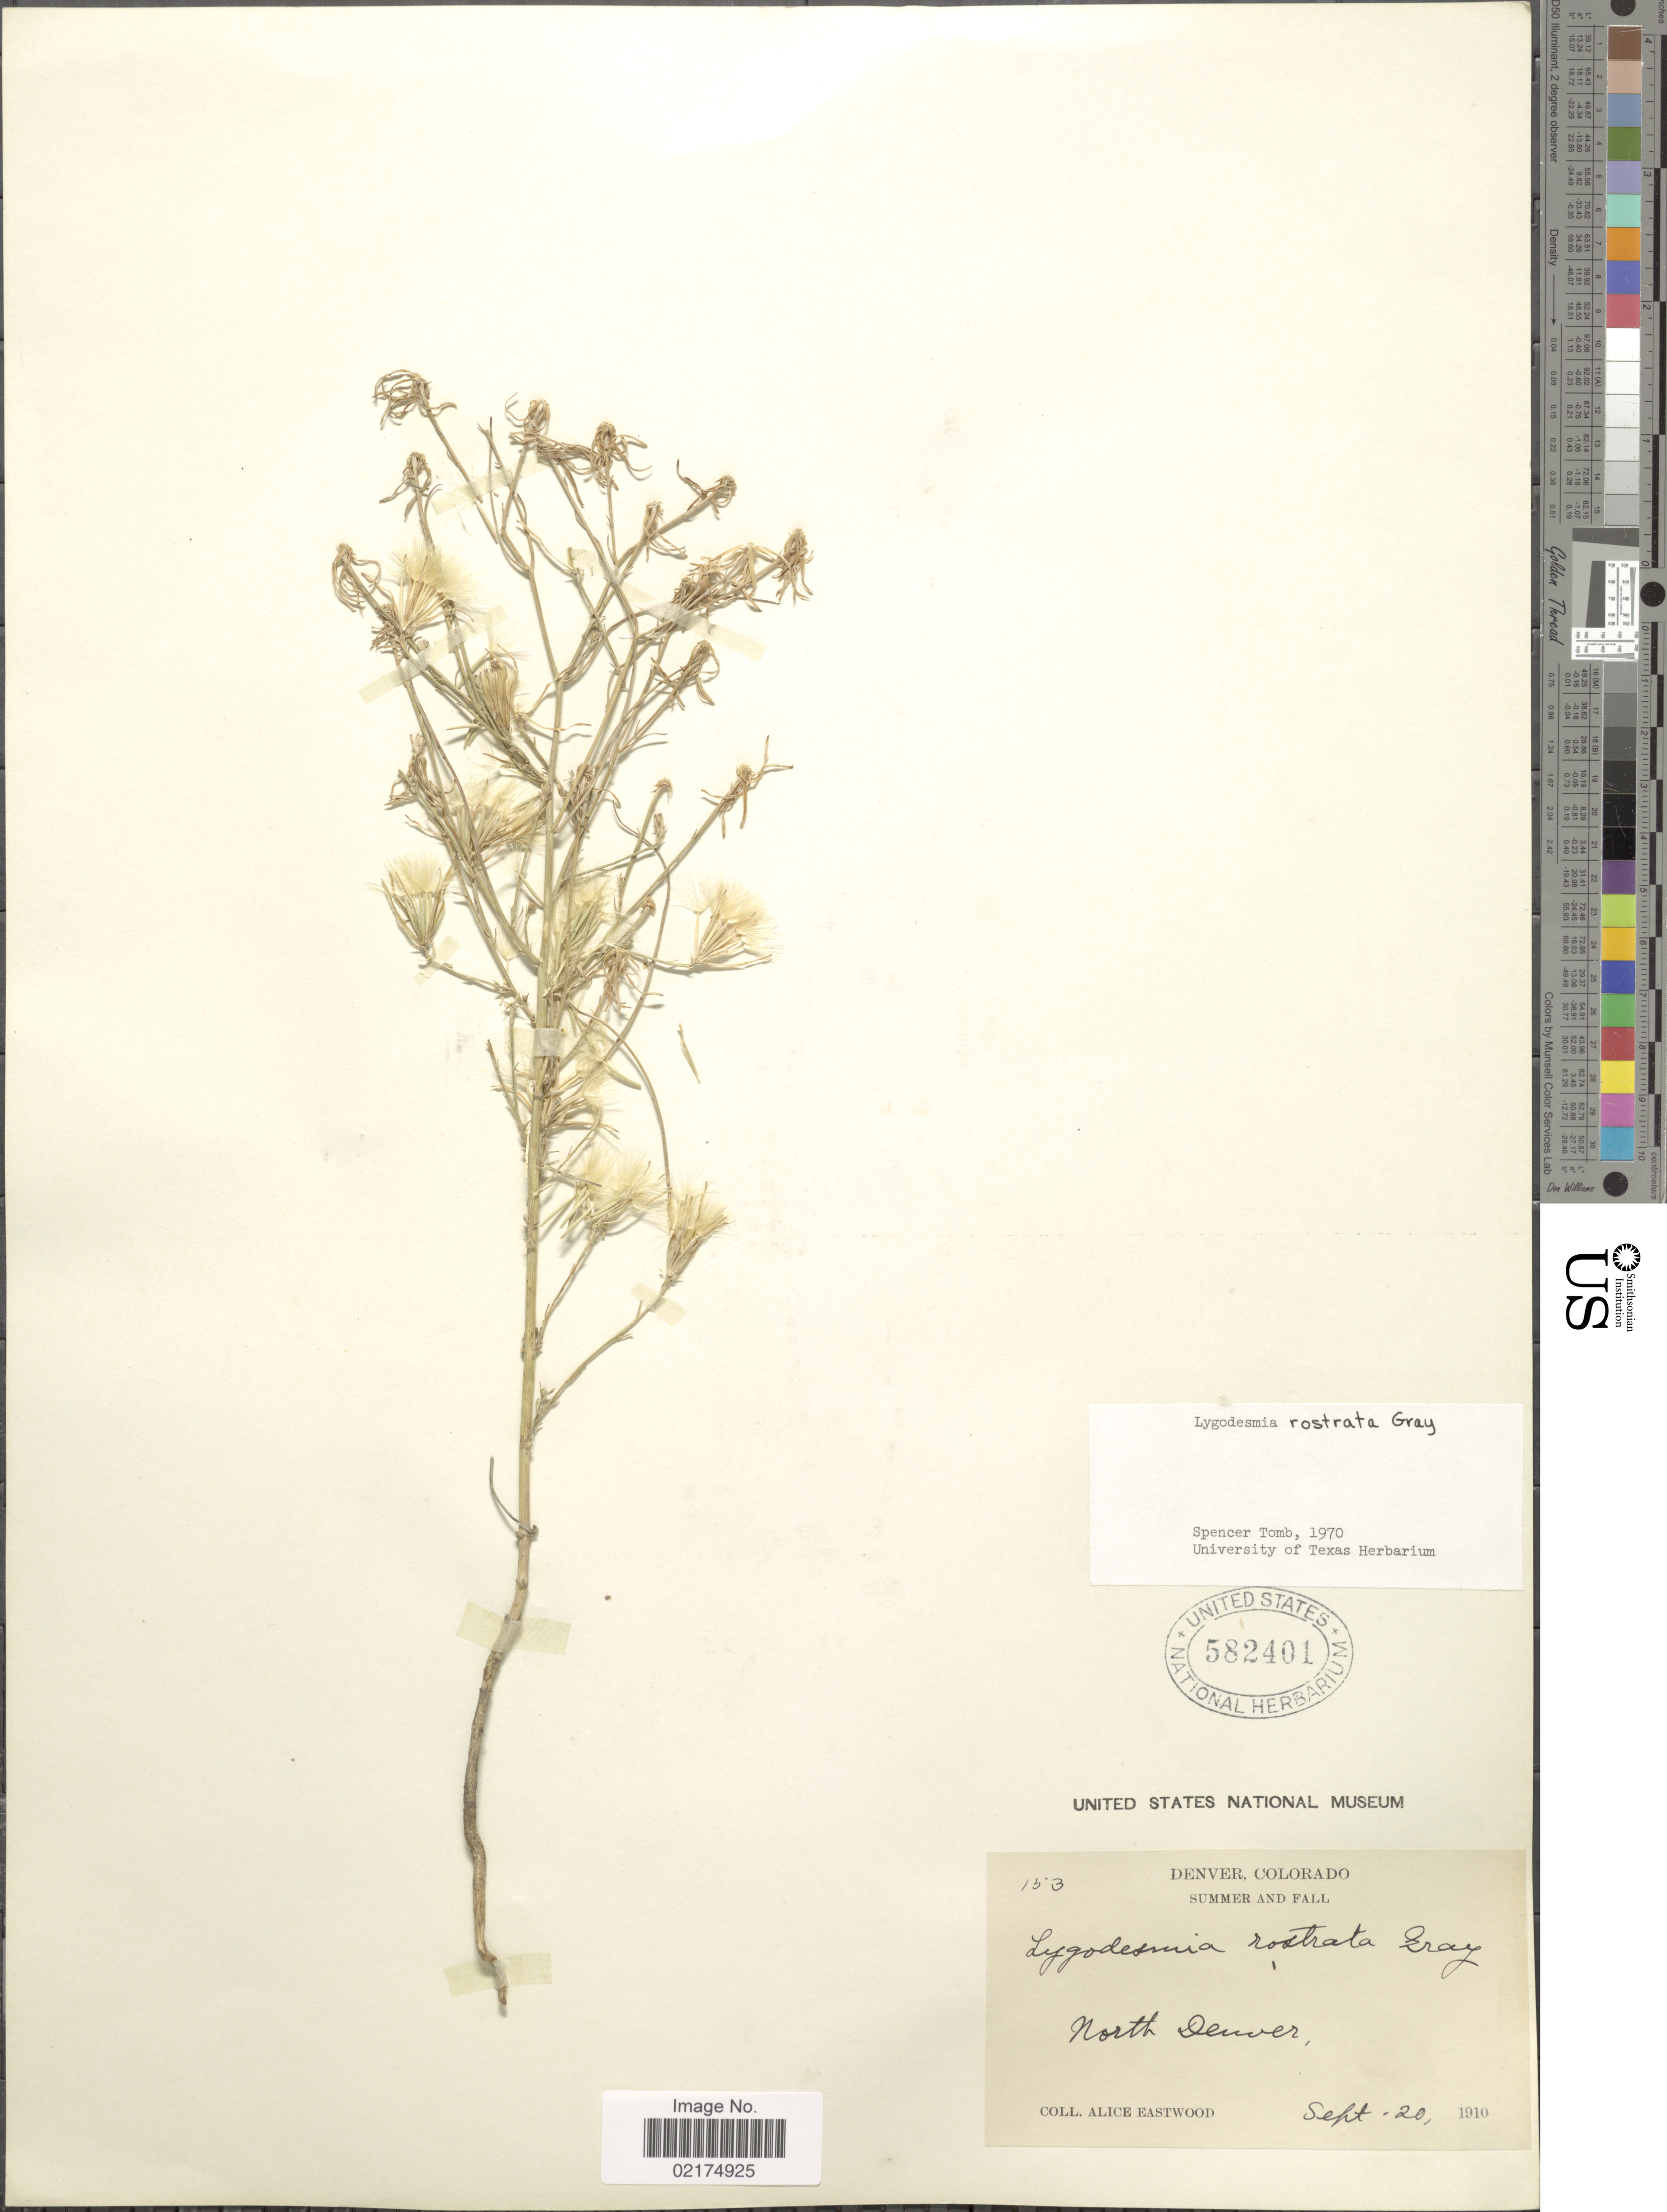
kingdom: Plantae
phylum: Tracheophyta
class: Magnoliopsida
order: Asterales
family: Asteraceae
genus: Shinnersoseris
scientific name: Shinnersoseris rostrata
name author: (A. Gray) Tomb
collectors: A. Eastwood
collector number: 153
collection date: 1910-09-20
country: United States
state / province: Colorado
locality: North Denver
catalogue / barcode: US 582401